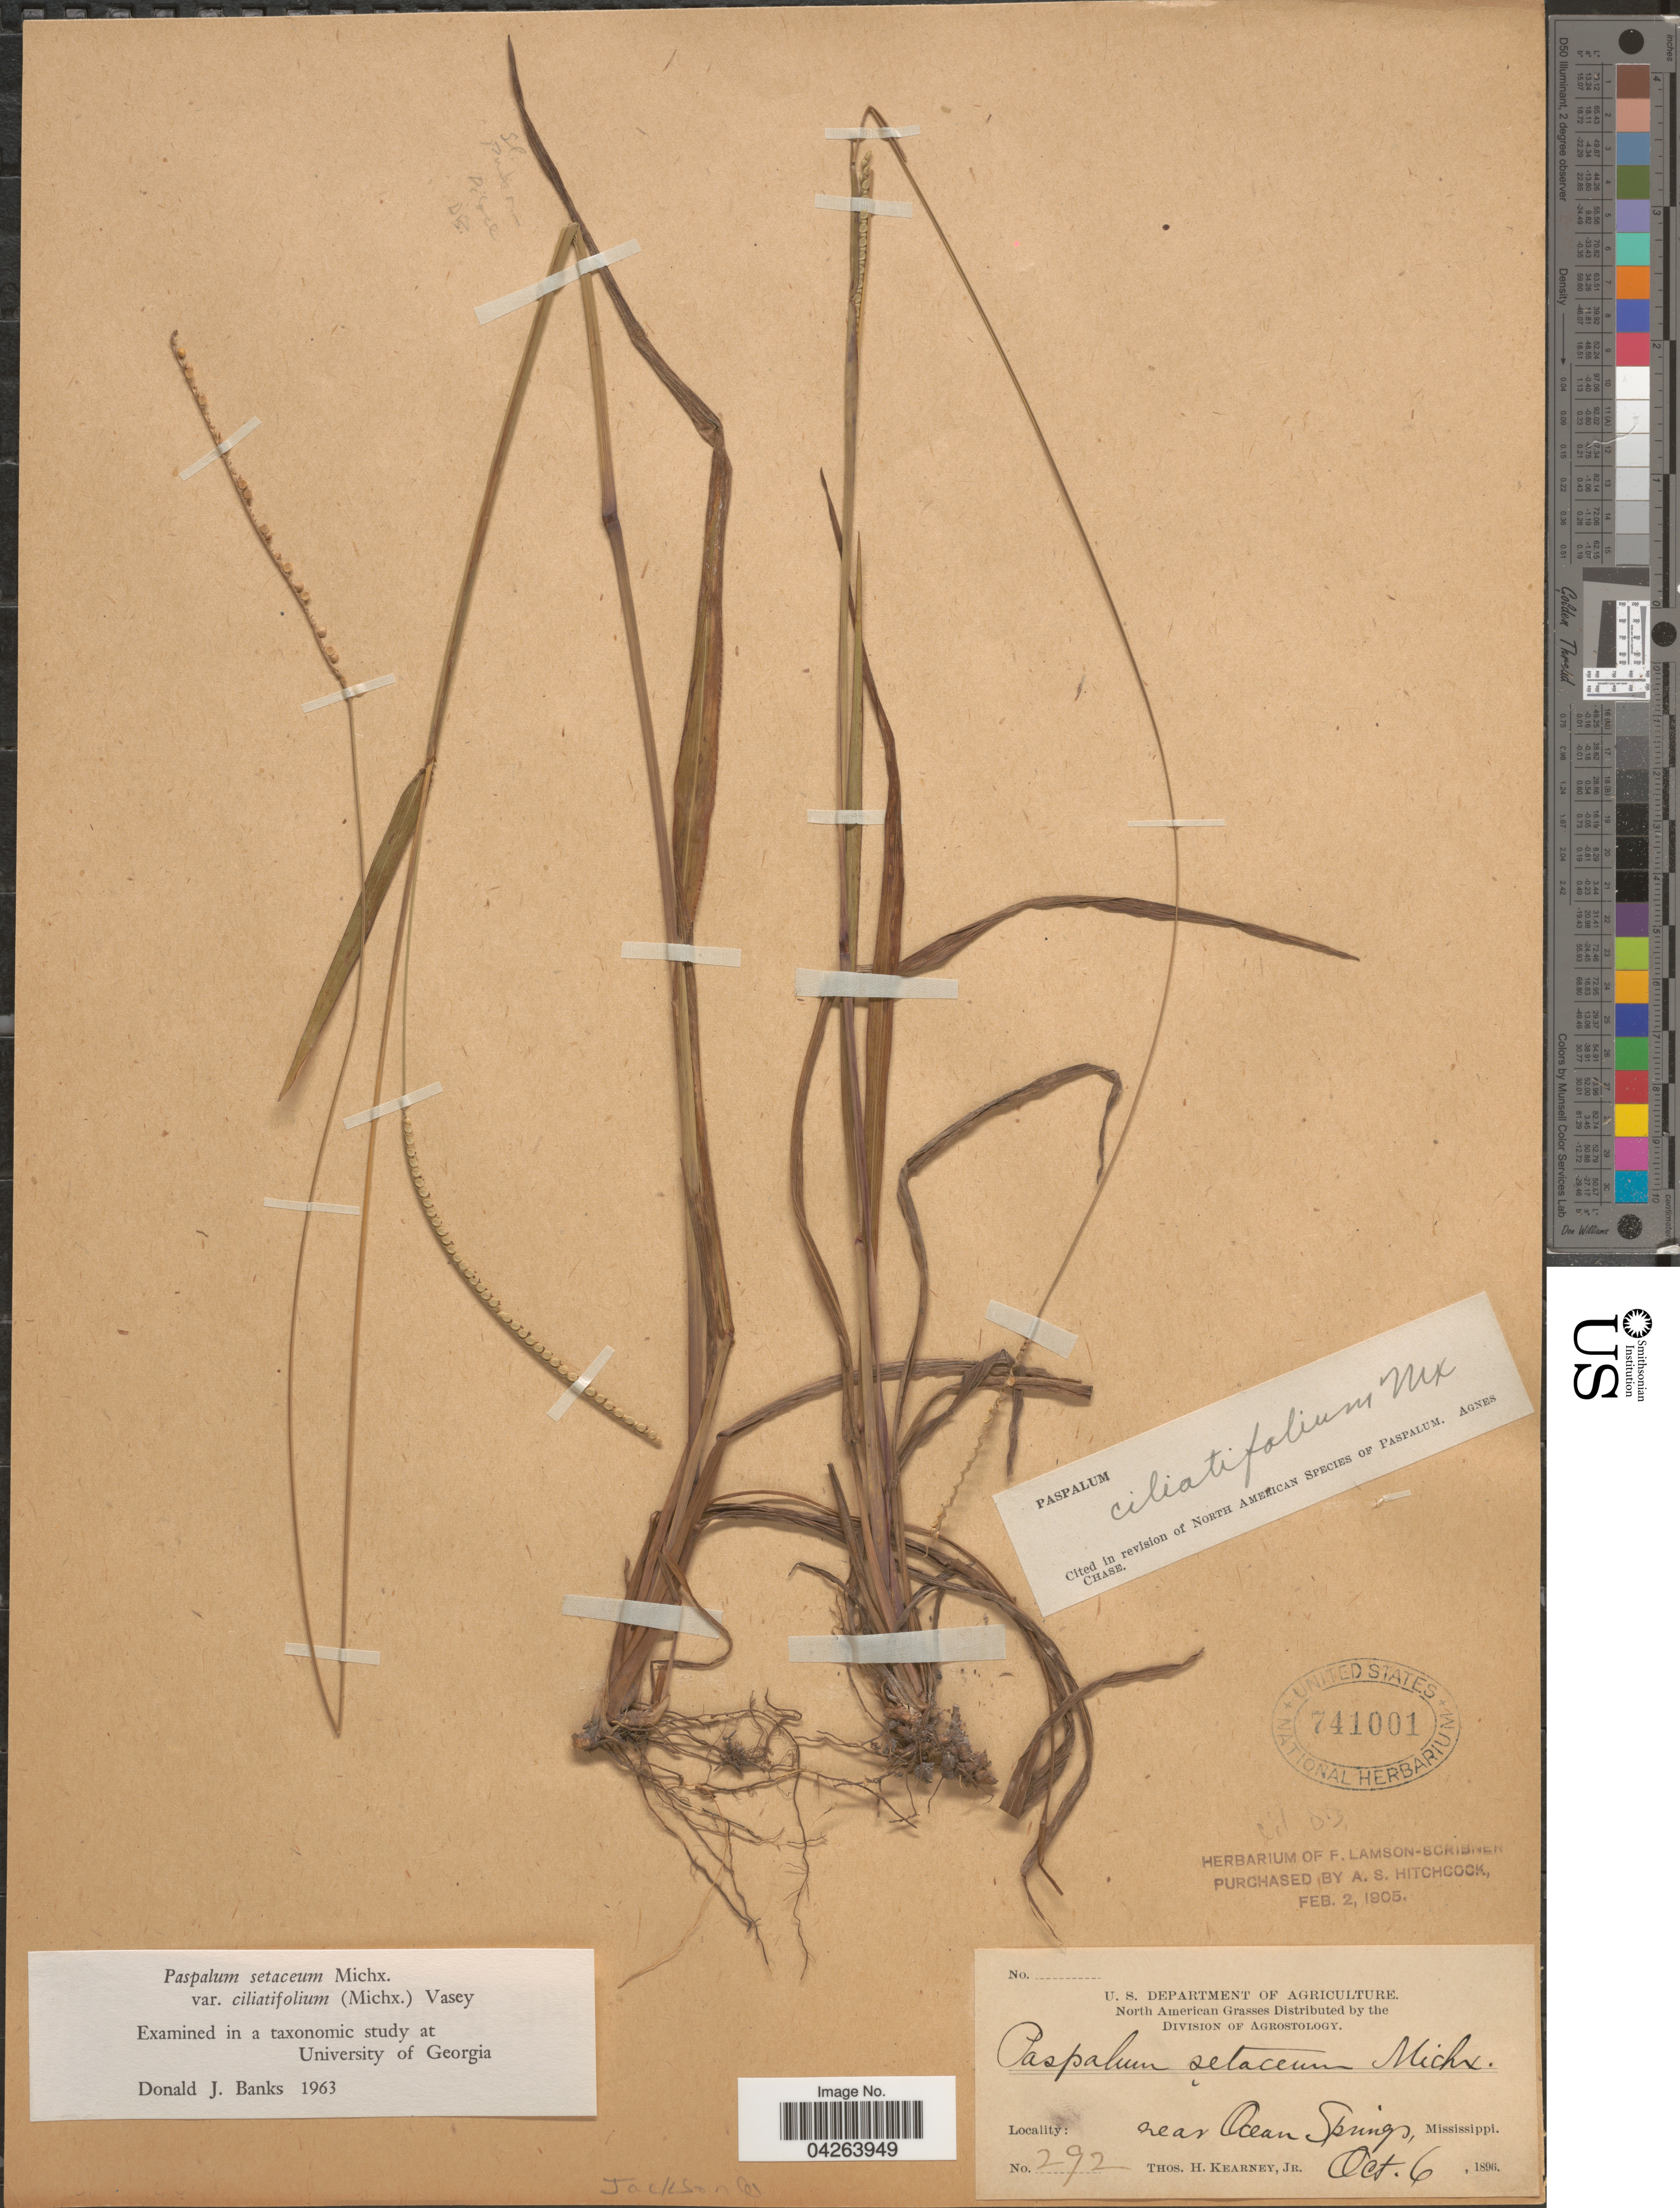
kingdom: Plantae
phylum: Tracheophyta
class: Liliopsida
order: Poales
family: Poaceae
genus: Paspalum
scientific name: Paspalum setaceum var. ciliatifolium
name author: (Michx.) Vasey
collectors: T. H. Kearney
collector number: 292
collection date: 1896-10-06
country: United States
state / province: Mississippi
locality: Near Ocean Springs. Jackson Co.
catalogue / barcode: US 741001